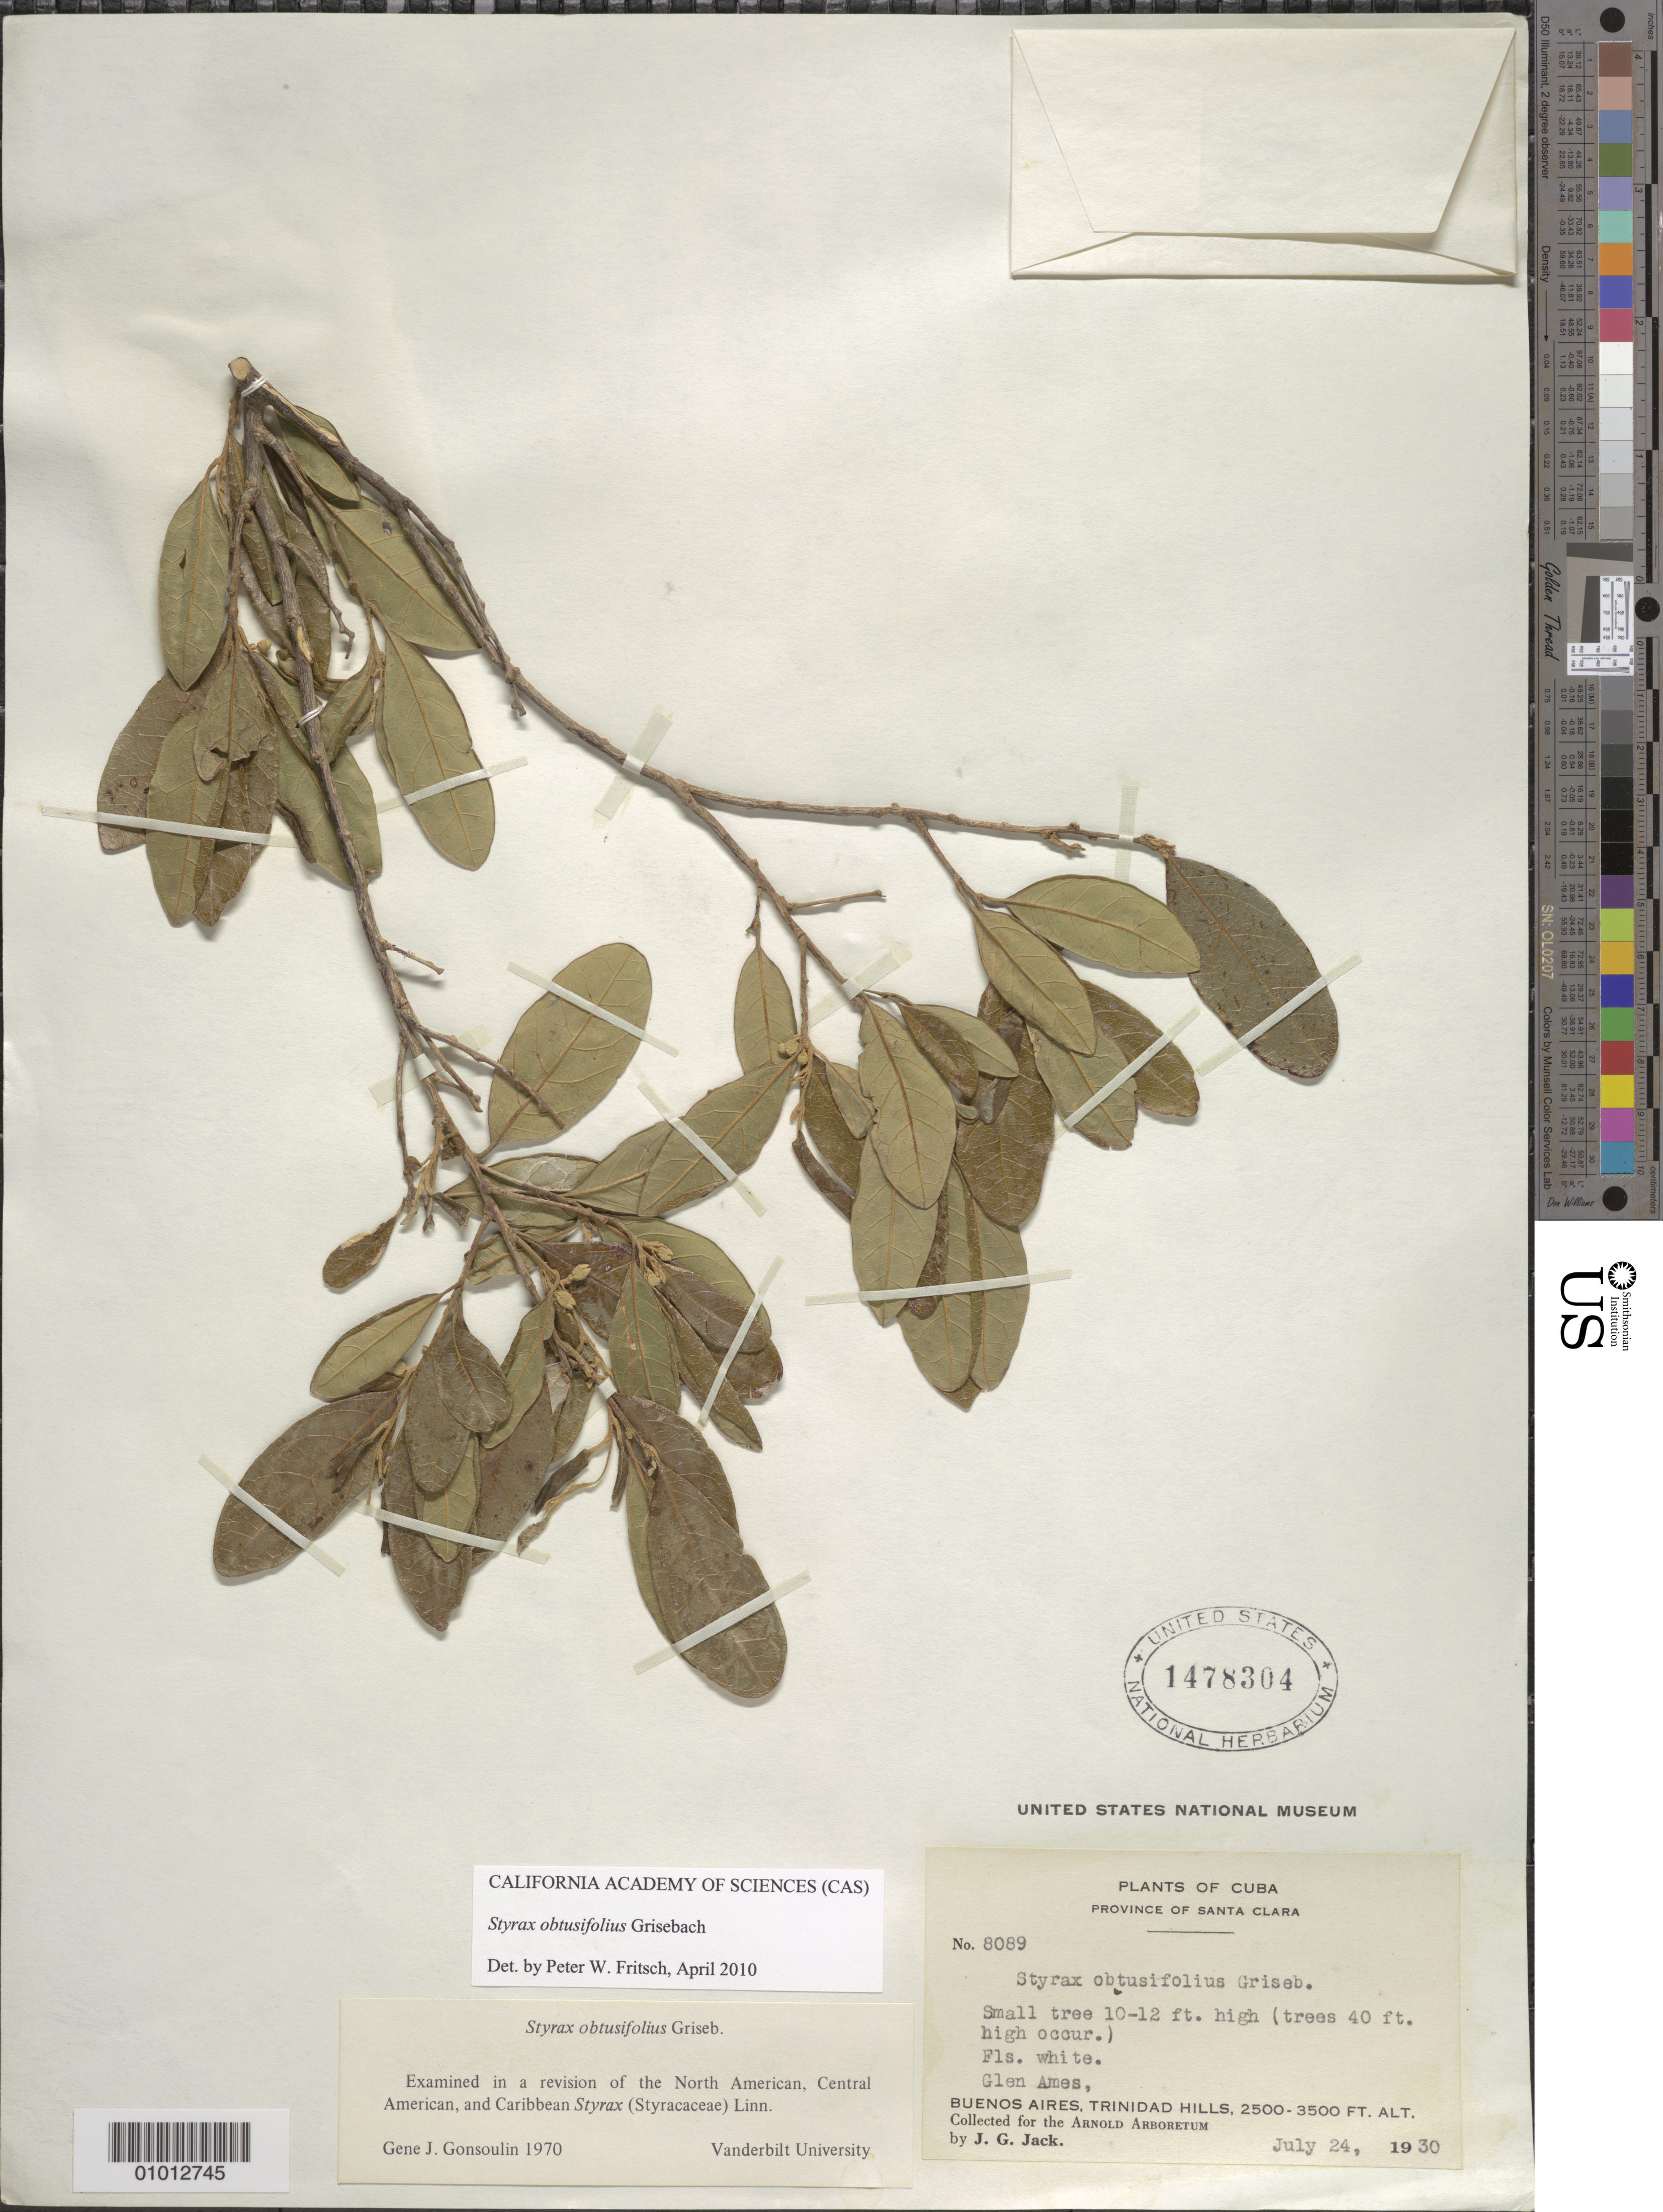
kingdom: Plantae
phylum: Tracheophyta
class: Magnoliopsida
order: Ericales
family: Styracaceae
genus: Styrax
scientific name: Styrax obtusifolius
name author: Griseb.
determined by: Fritsch, Peter W.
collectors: J. G. Jack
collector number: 8089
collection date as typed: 24 Jul 1930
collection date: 1930-07-24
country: Cuba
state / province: Santa Clara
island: Cuba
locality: Glen Ames, Buenos Aires, Trinidad Hills, near "Glen Ames"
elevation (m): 762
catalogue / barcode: US 1478304